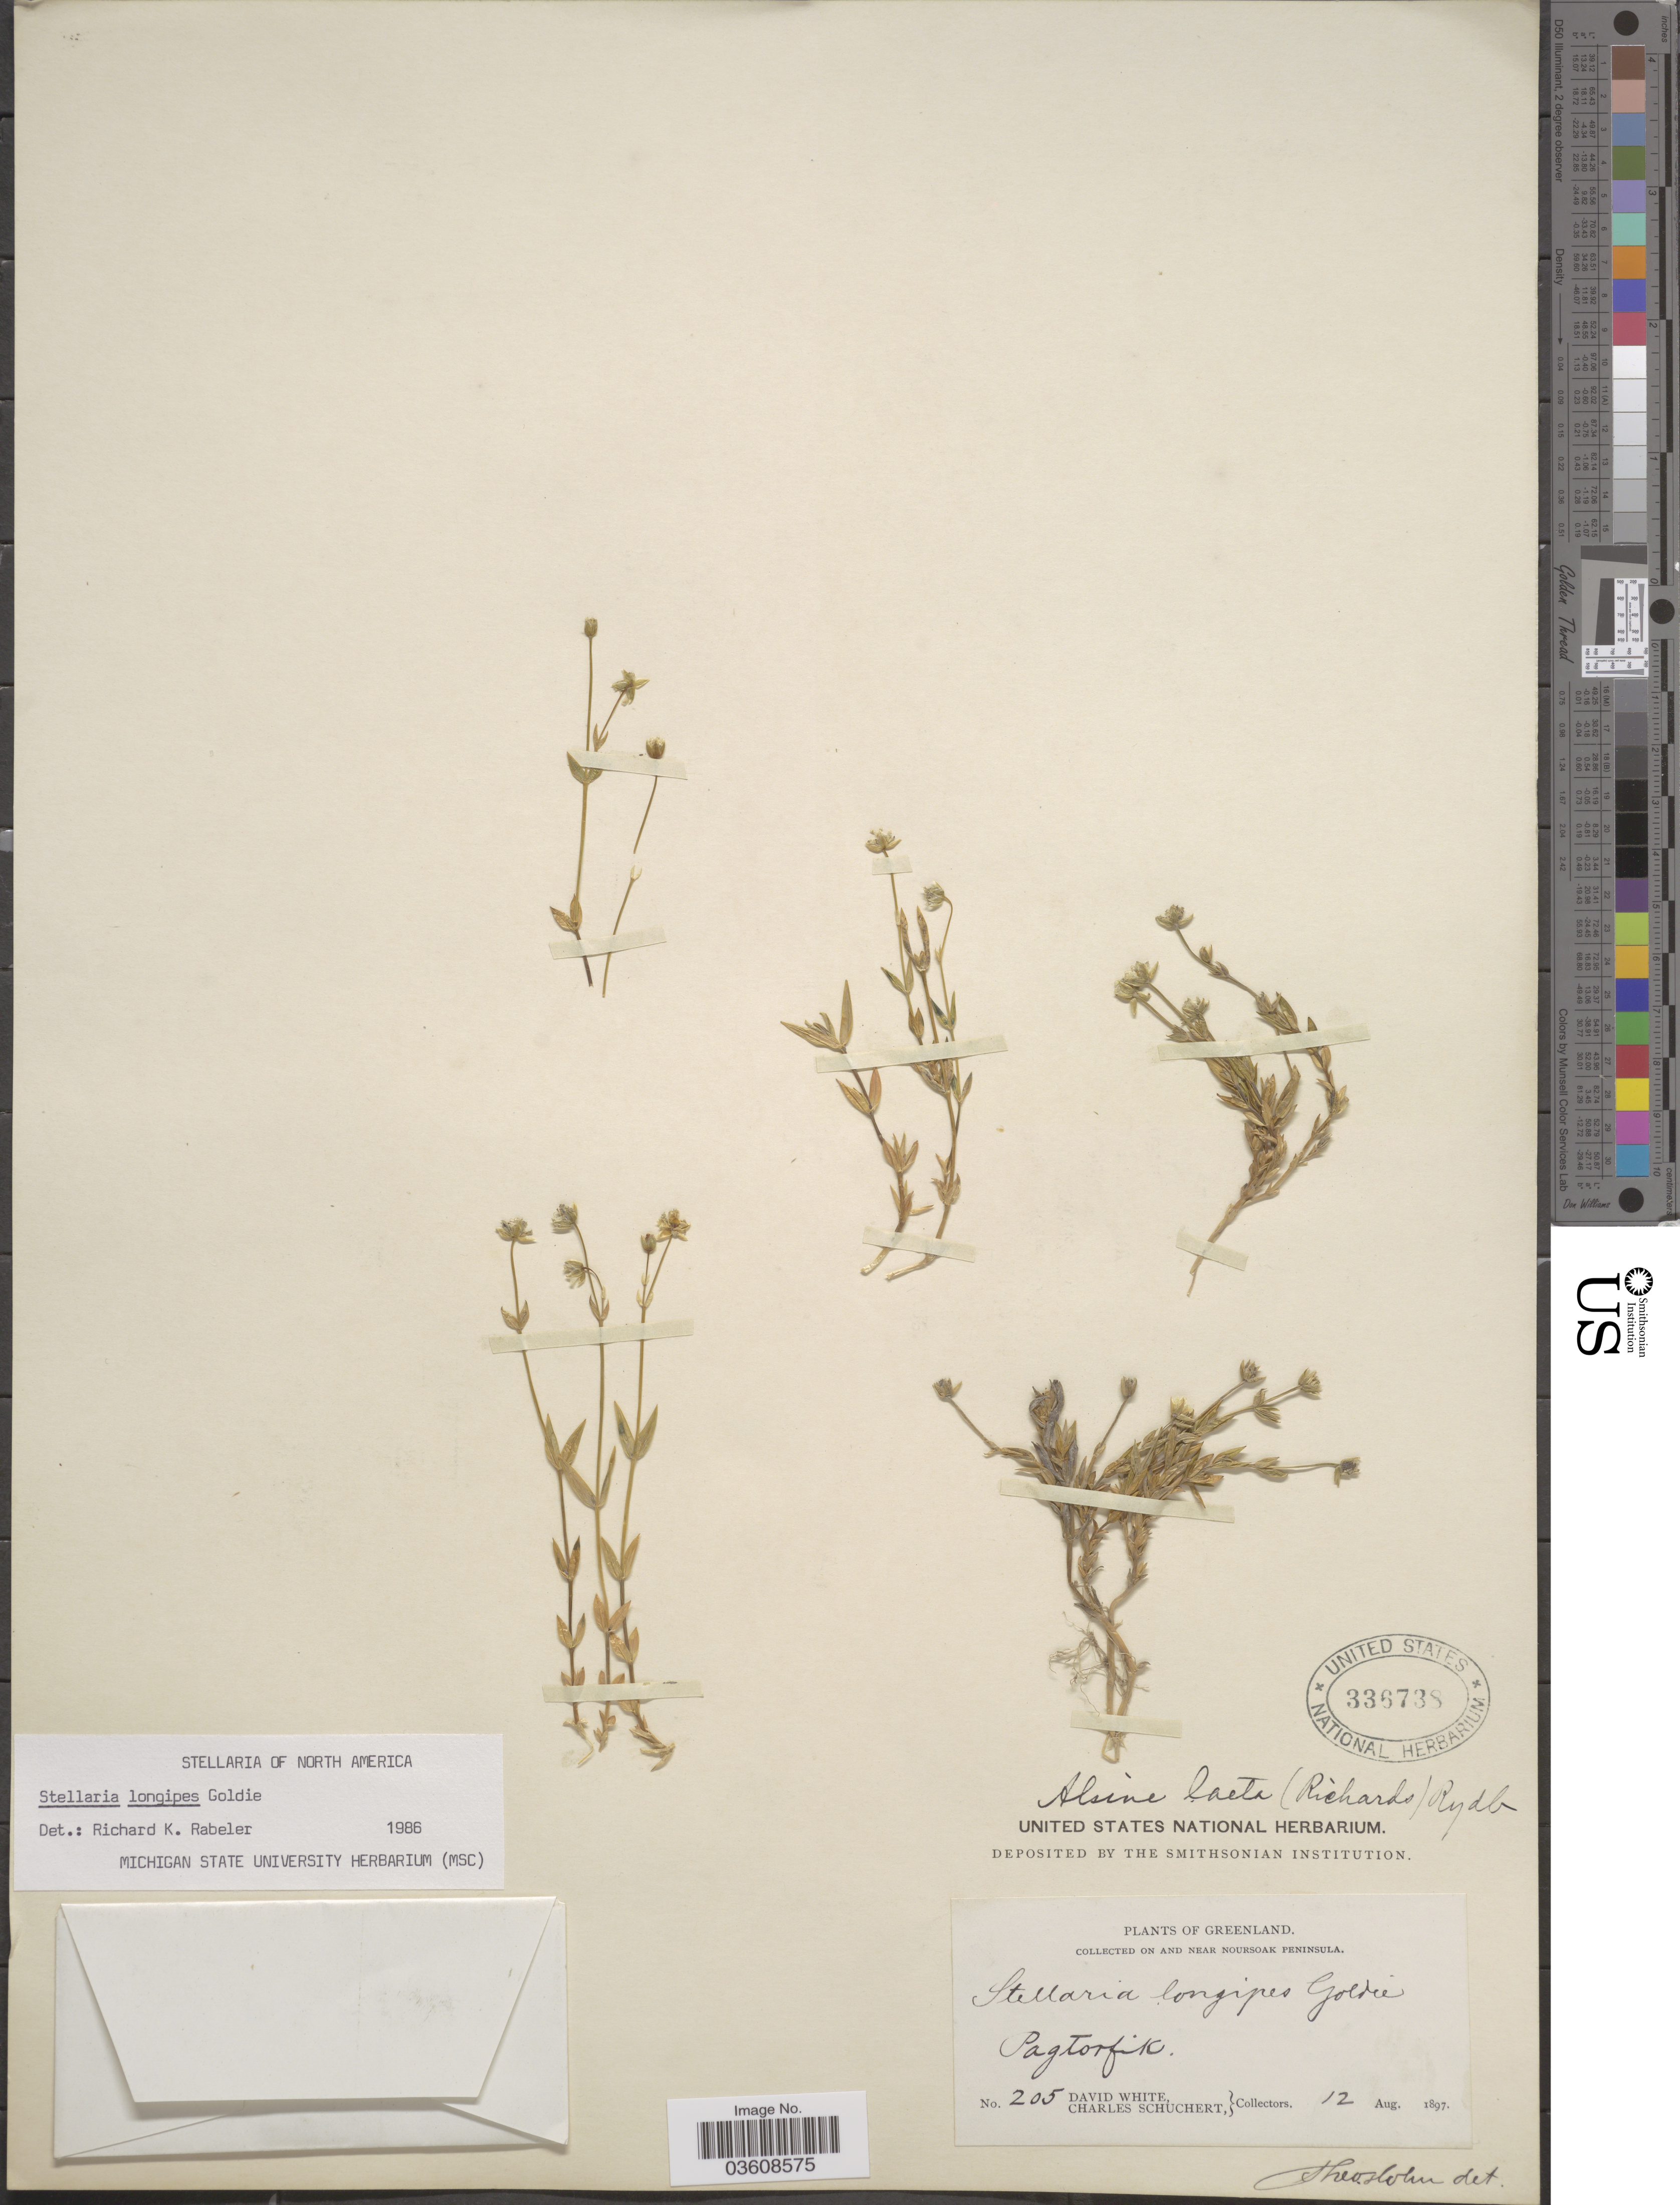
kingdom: Plantae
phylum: Tracheophyta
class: Magnoliopsida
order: Caryophyllales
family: Caryophyllaceae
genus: Stellaria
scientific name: Stellaria longipes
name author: Goldie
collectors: D. White & C. Schuchert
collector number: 205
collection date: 1897-08-12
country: Greenland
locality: On and near Noursoak Peninsula. Pagtorfik.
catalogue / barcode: US 336738